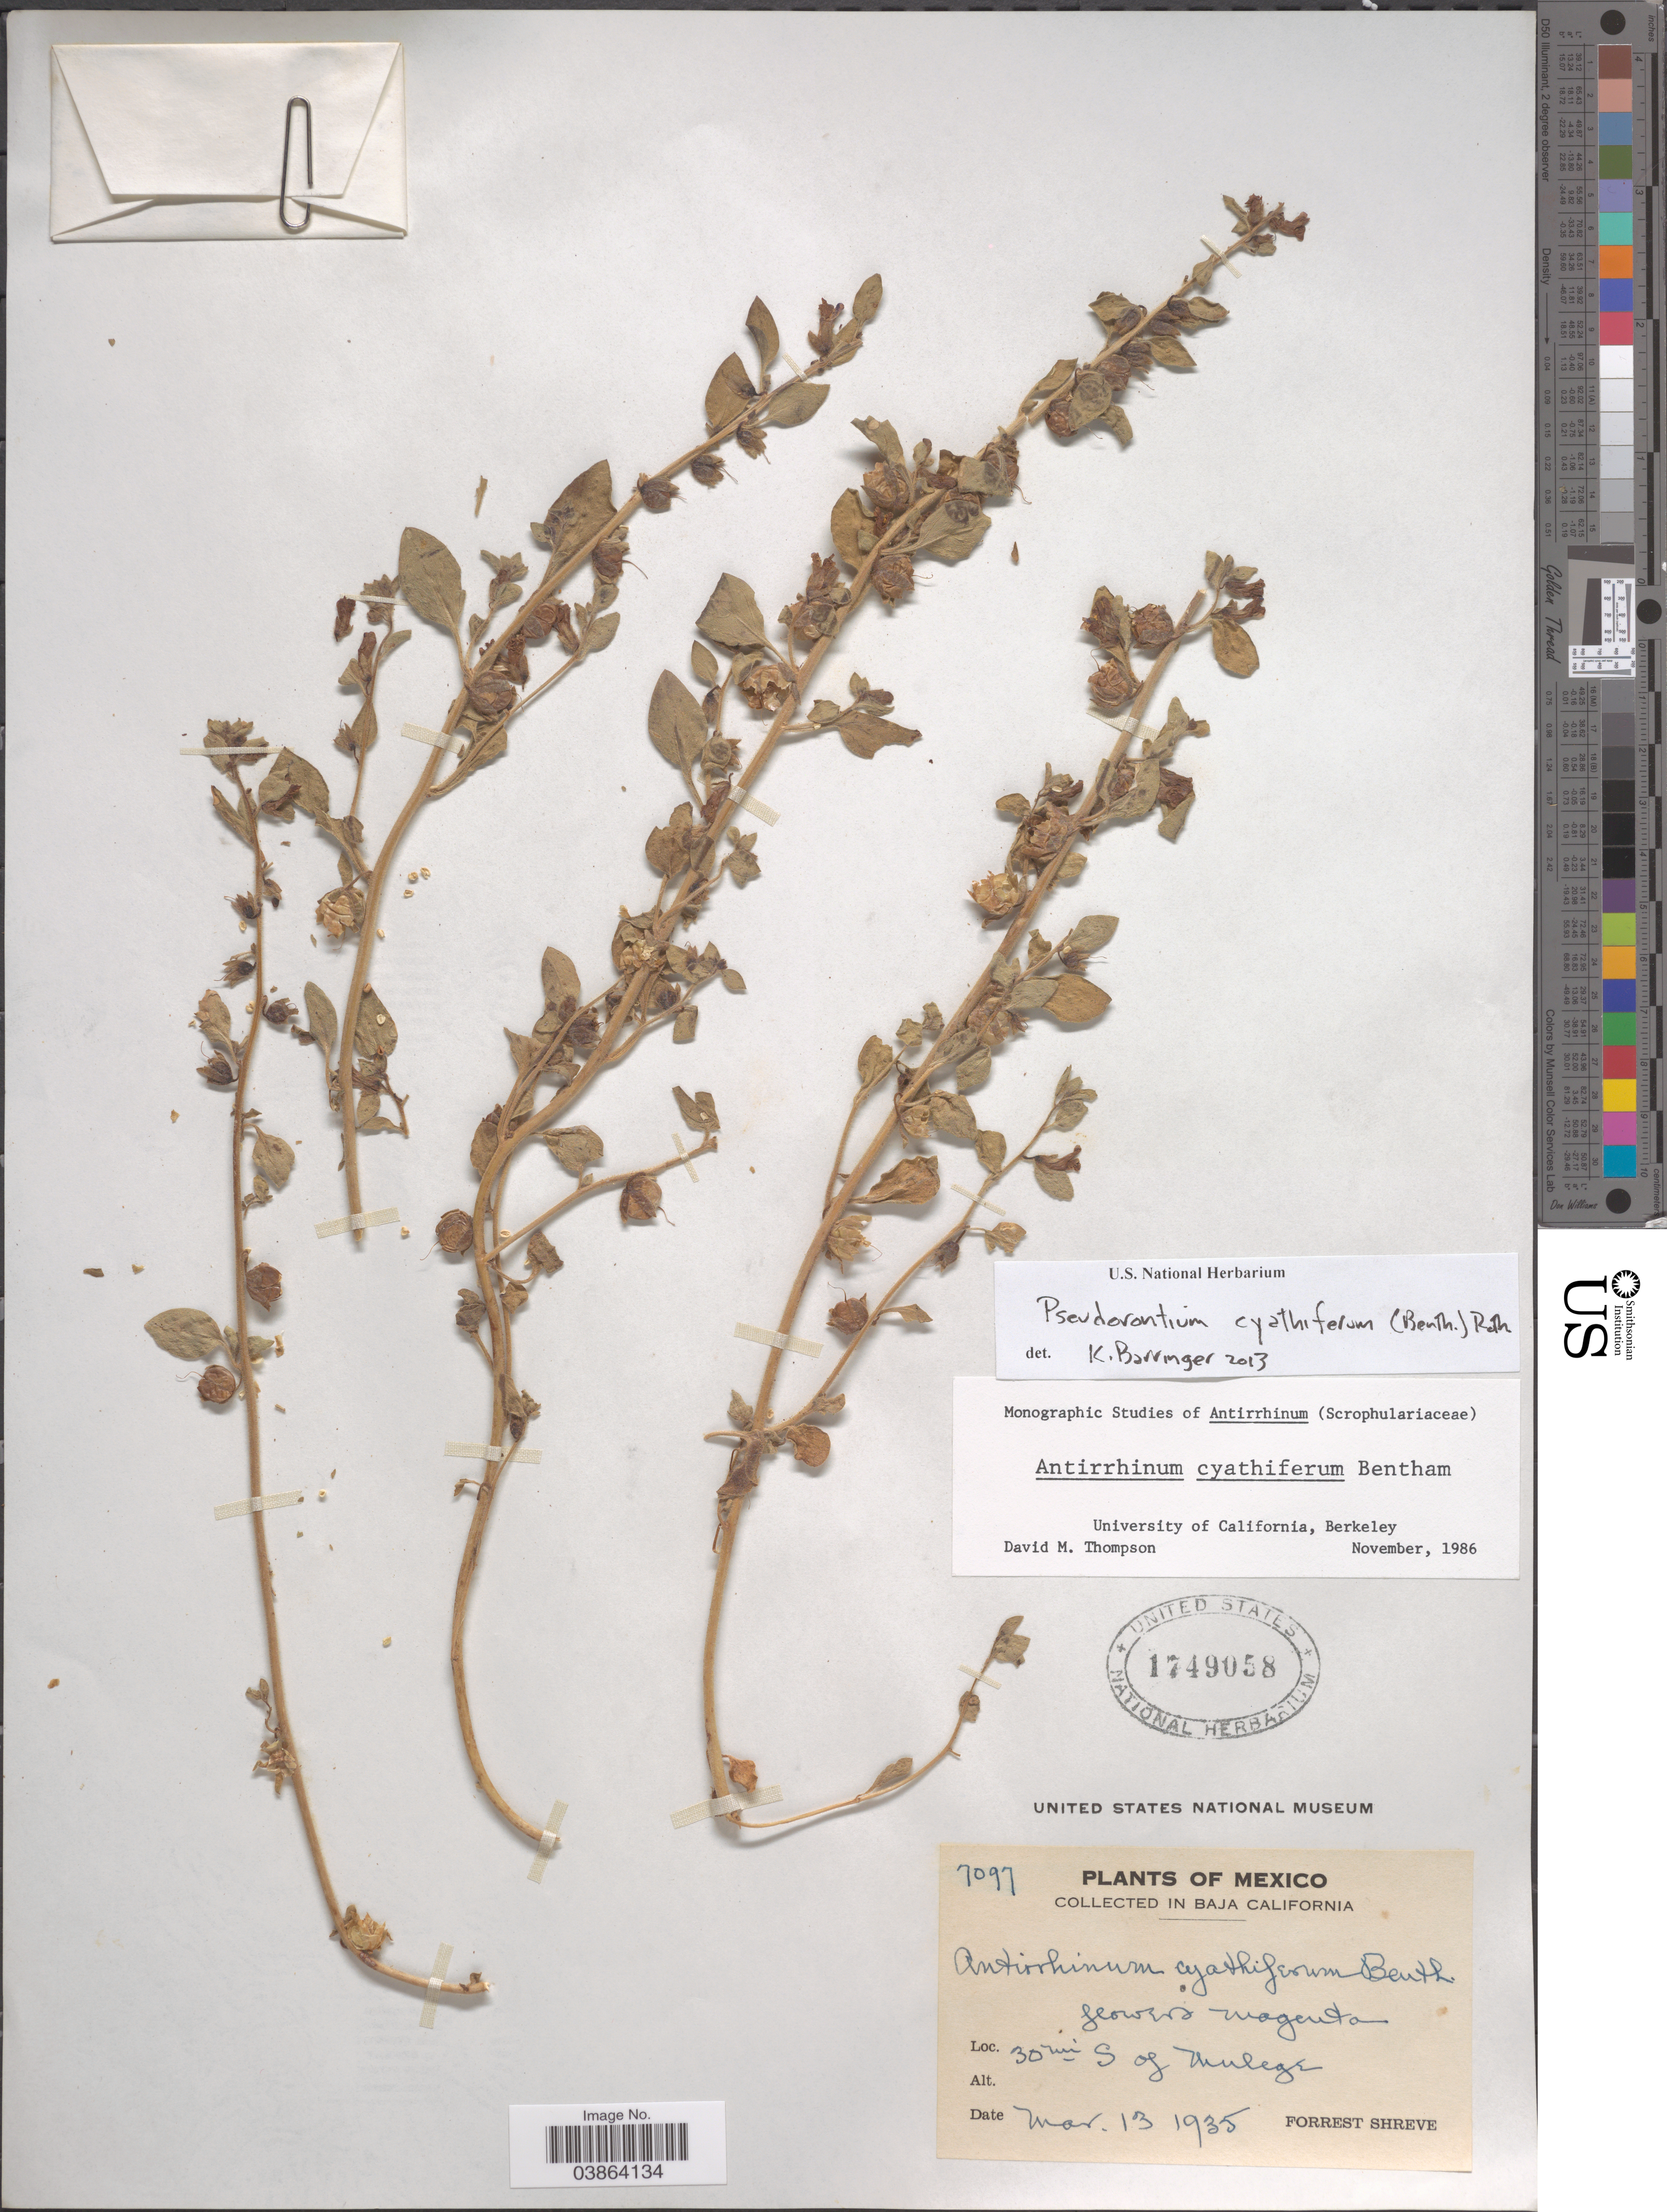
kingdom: Plantae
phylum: Tracheophyta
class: Magnoliopsida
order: Lamiales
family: Plantaginaceae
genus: Pseudorontium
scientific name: Pseudorontium cyathiferum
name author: (Benth.) Rothm.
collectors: F. Shreve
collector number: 7097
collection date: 1935-03-13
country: Mexico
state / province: Baja California Sur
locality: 30 mi S of Mulege.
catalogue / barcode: US 1749058